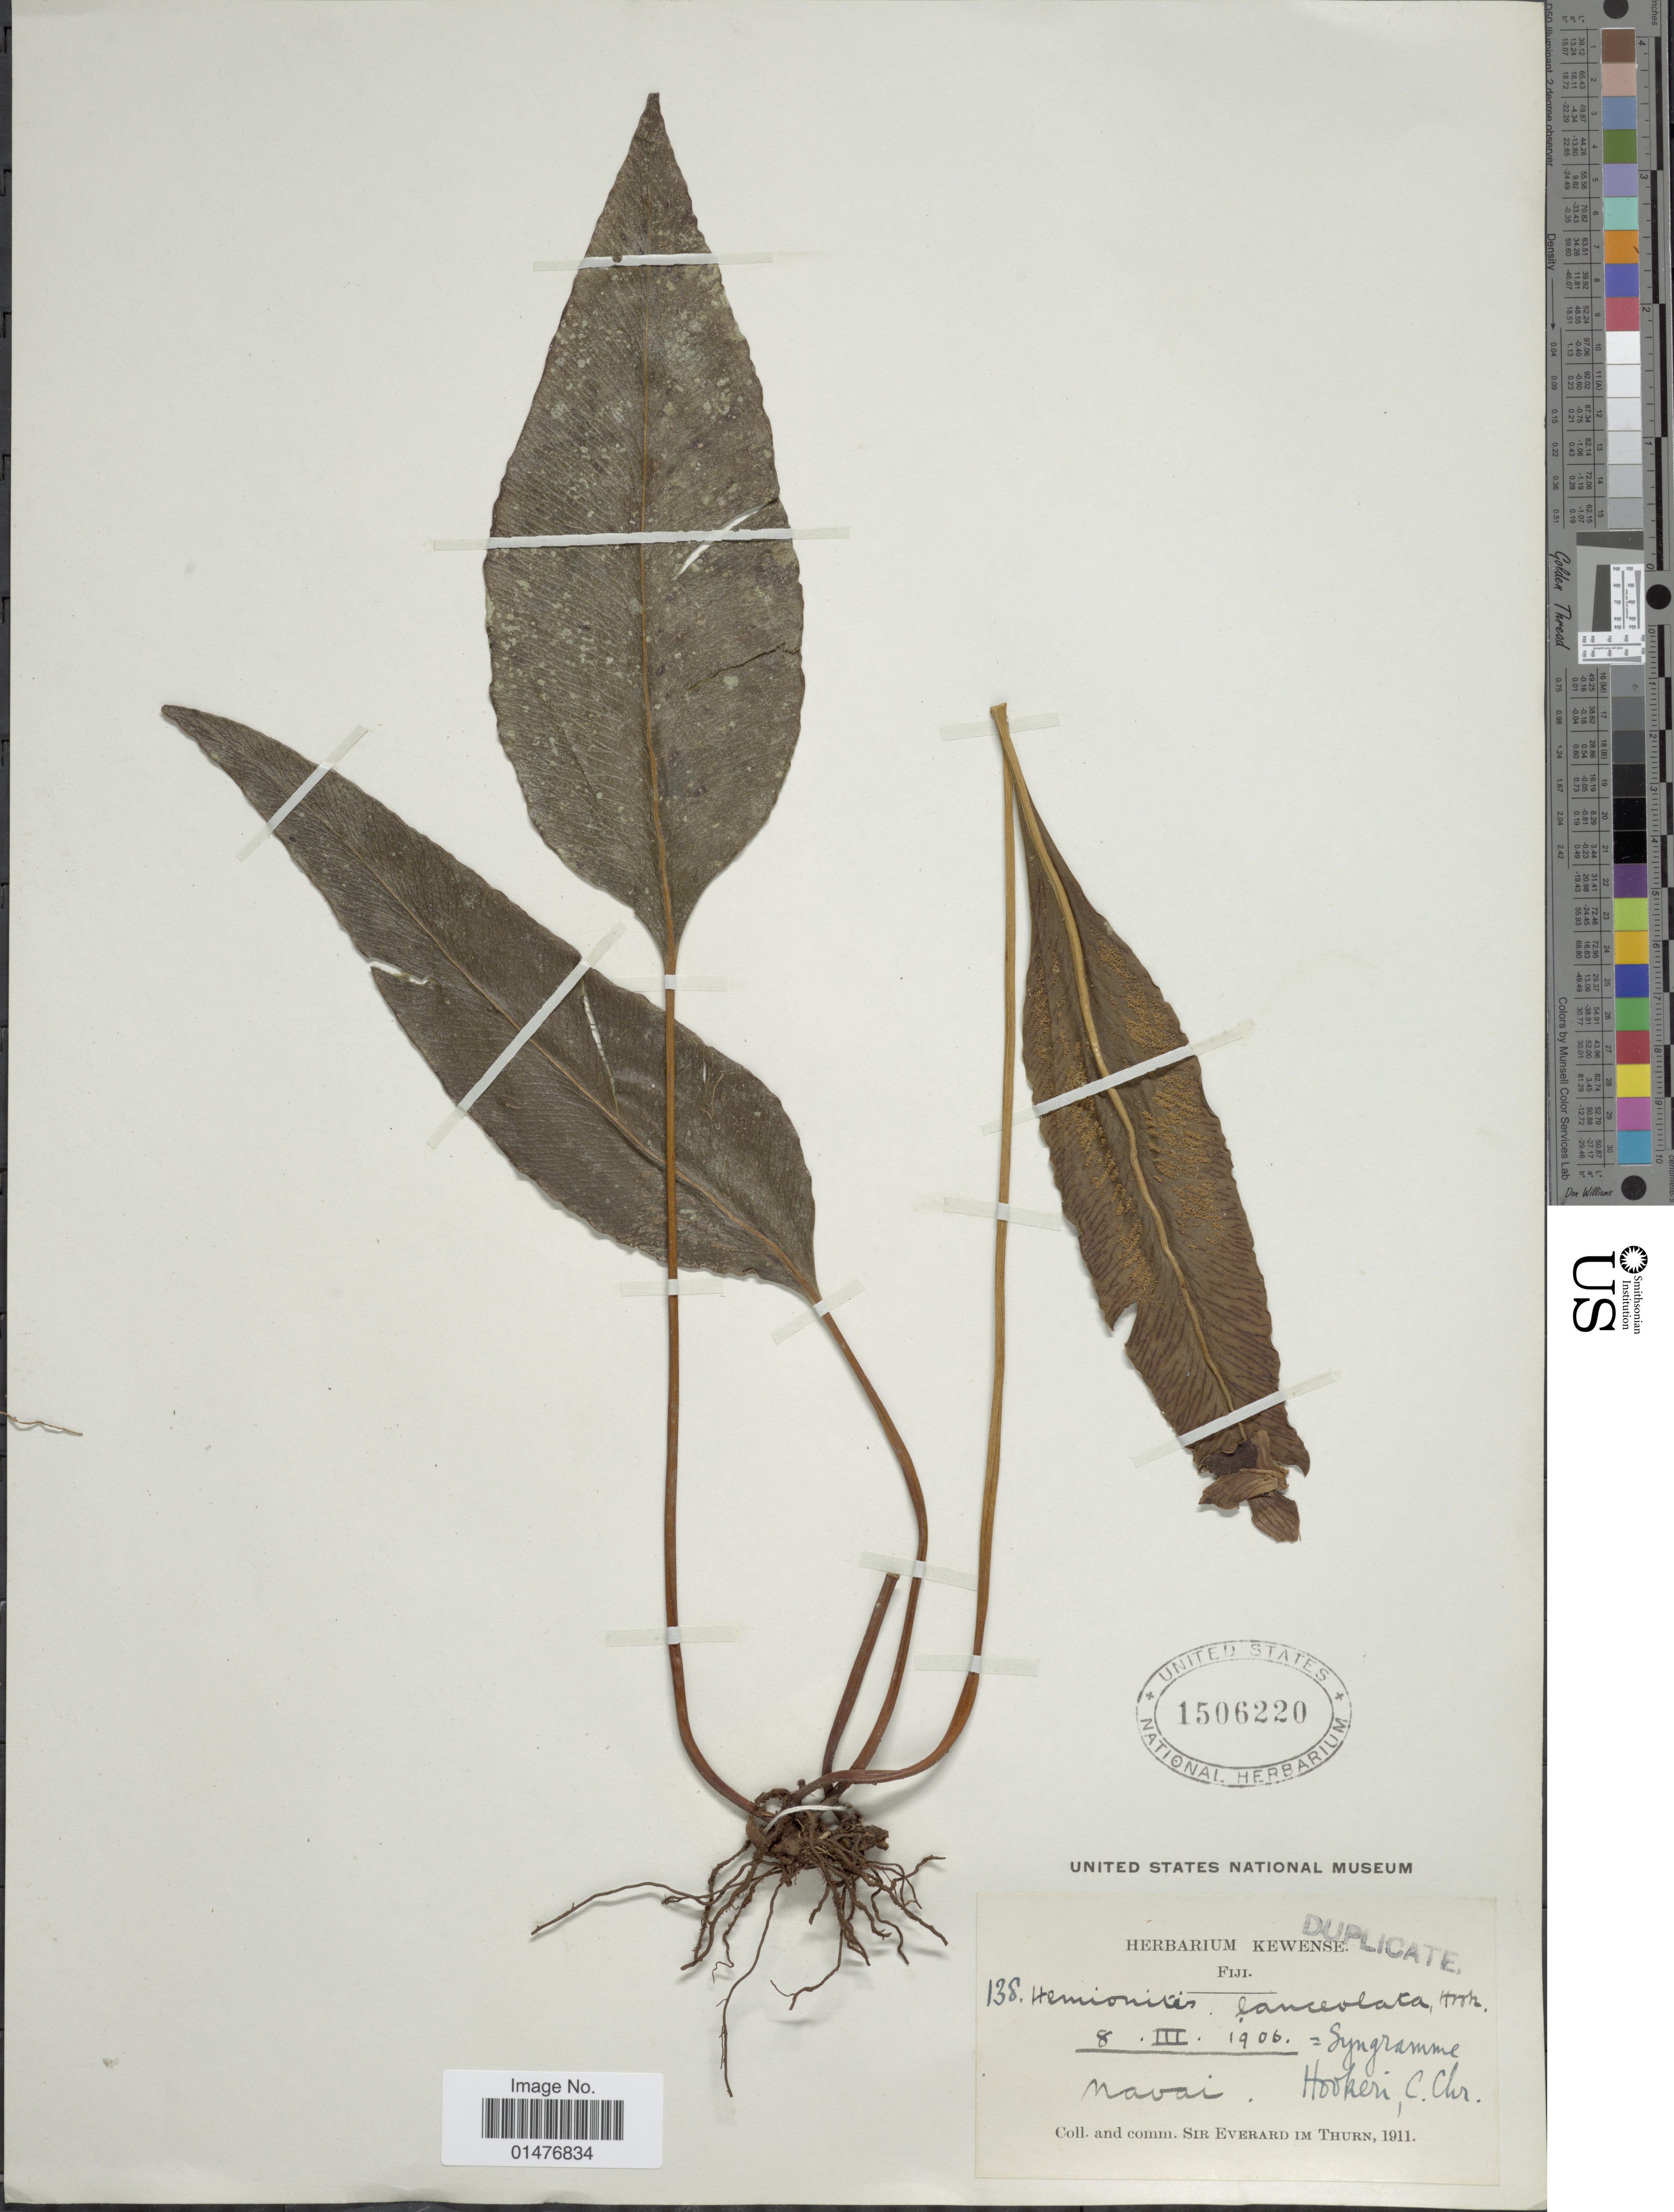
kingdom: Plantae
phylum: Tracheophyta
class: Polypodiopsida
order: Polypodiales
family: Pteridaceae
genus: Taenitis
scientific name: Taenitis lanceolata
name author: (Diels) Holttum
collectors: E. F. im Thurn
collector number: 138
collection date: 1906-03-08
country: Fiji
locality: Navai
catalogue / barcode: US 1506220